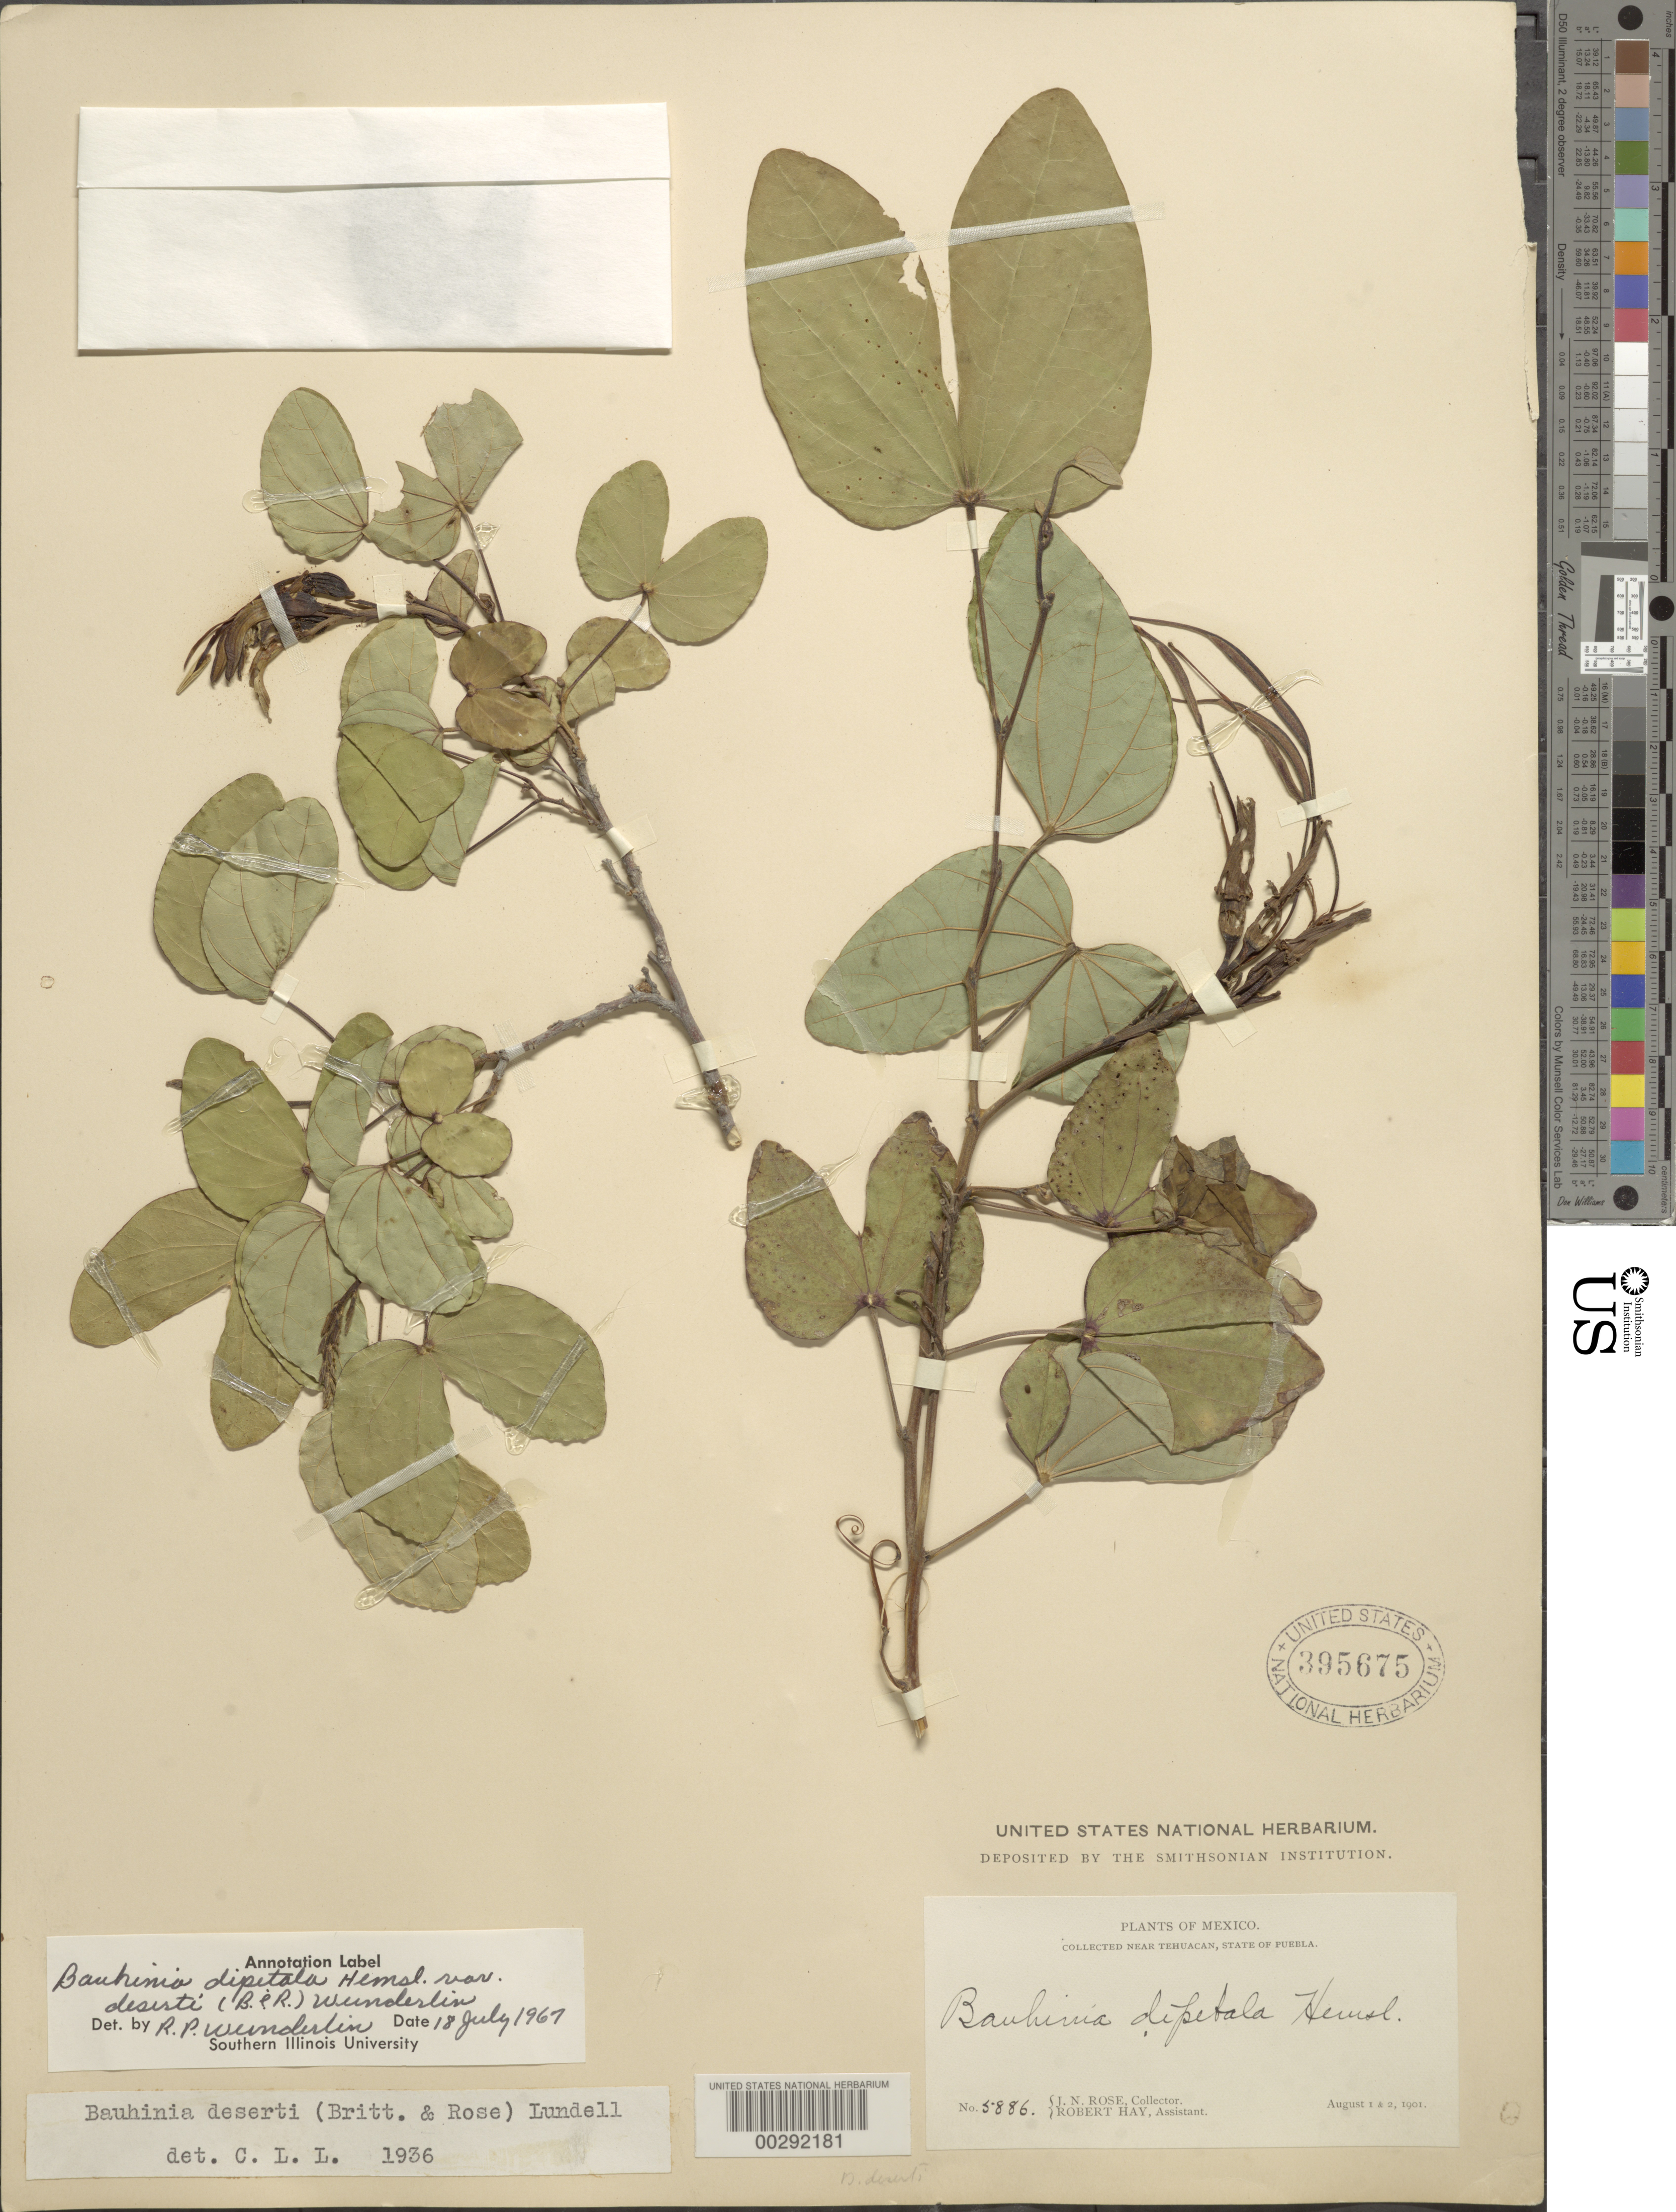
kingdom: Plantae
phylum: Tracheophyta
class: Magnoliopsida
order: Fabales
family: Fabaceae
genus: Bauhinia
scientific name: Bauhinia dipetala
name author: Hemsl.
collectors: J. N. Rose & R. H. Hay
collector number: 5886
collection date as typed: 01 Aug 1901 to 02 Aug 1901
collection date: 1901-08-01/1901-08-02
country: Mexico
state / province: Puebla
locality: Tehuacan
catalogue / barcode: US 395675